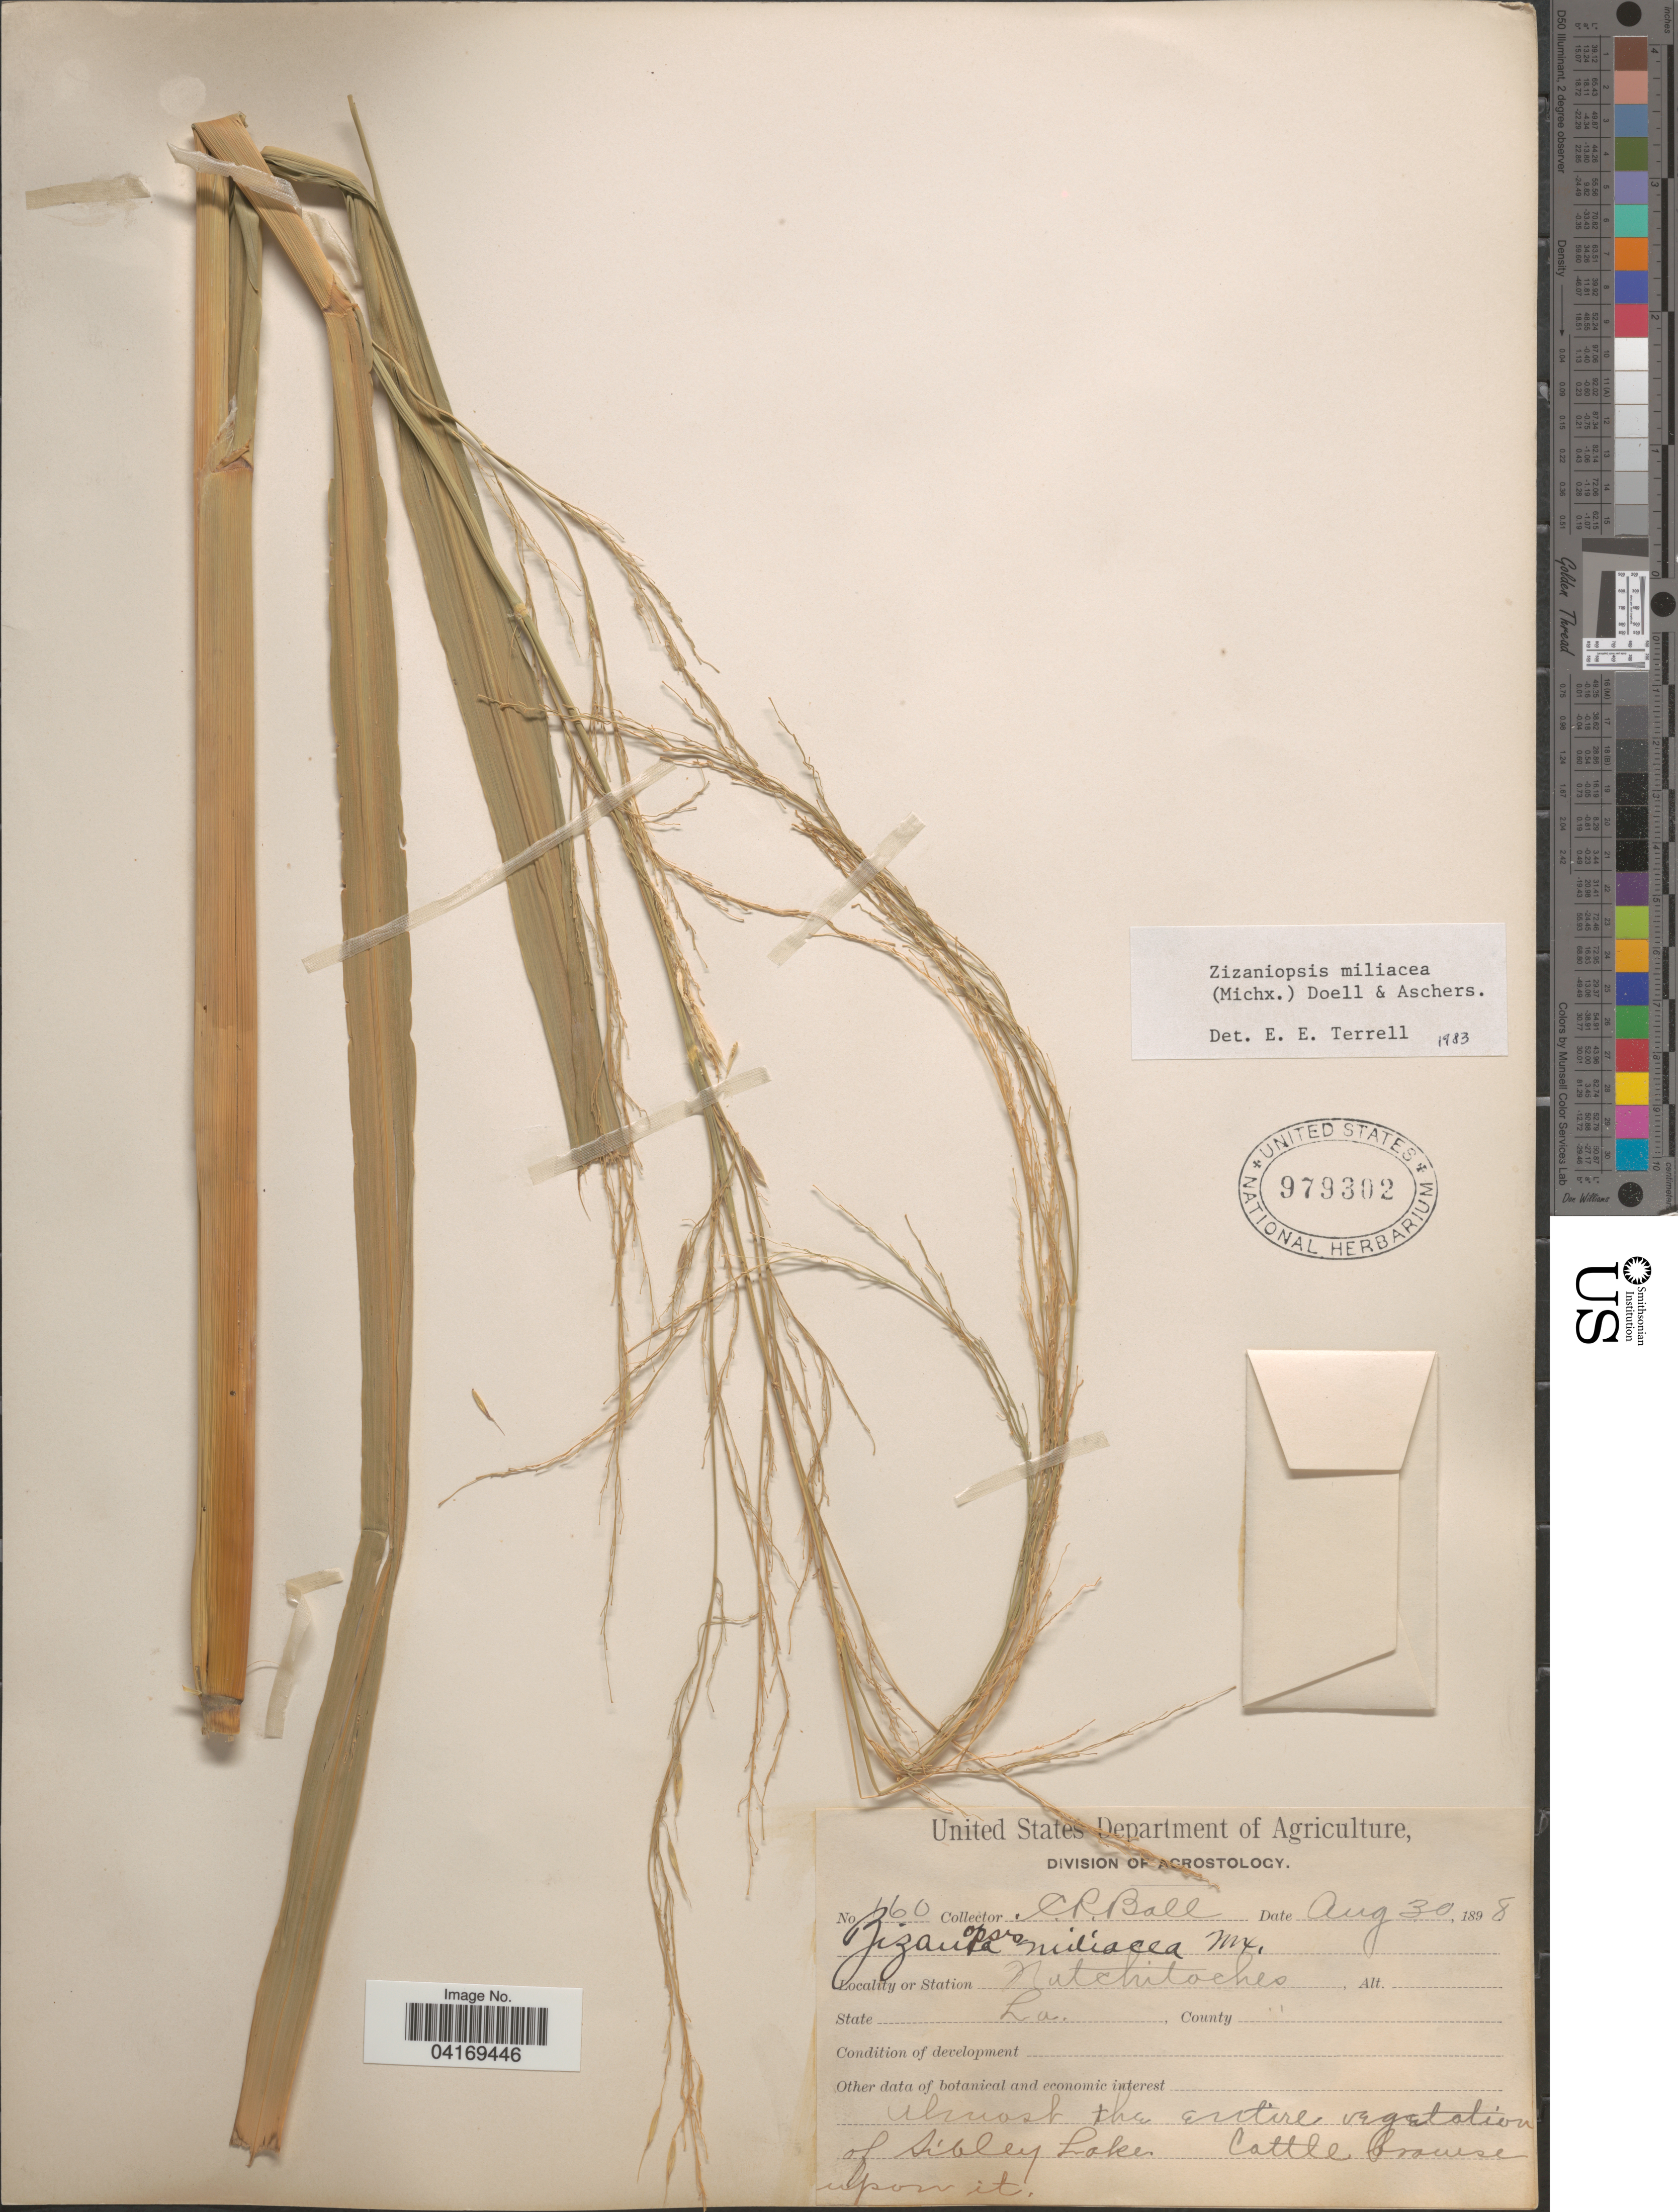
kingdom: Plantae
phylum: Tracheophyta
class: Liliopsida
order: Poales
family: Poaceae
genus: Zizaniopsis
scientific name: Zizaniopsis miliacea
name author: (Michx.) Döll & Asch.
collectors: C. R. Ball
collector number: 160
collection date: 1898-08-30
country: United States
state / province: Louisiana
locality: Natchitoches. Almost the entire vegetation of Sibley Lake.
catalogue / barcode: US 979302